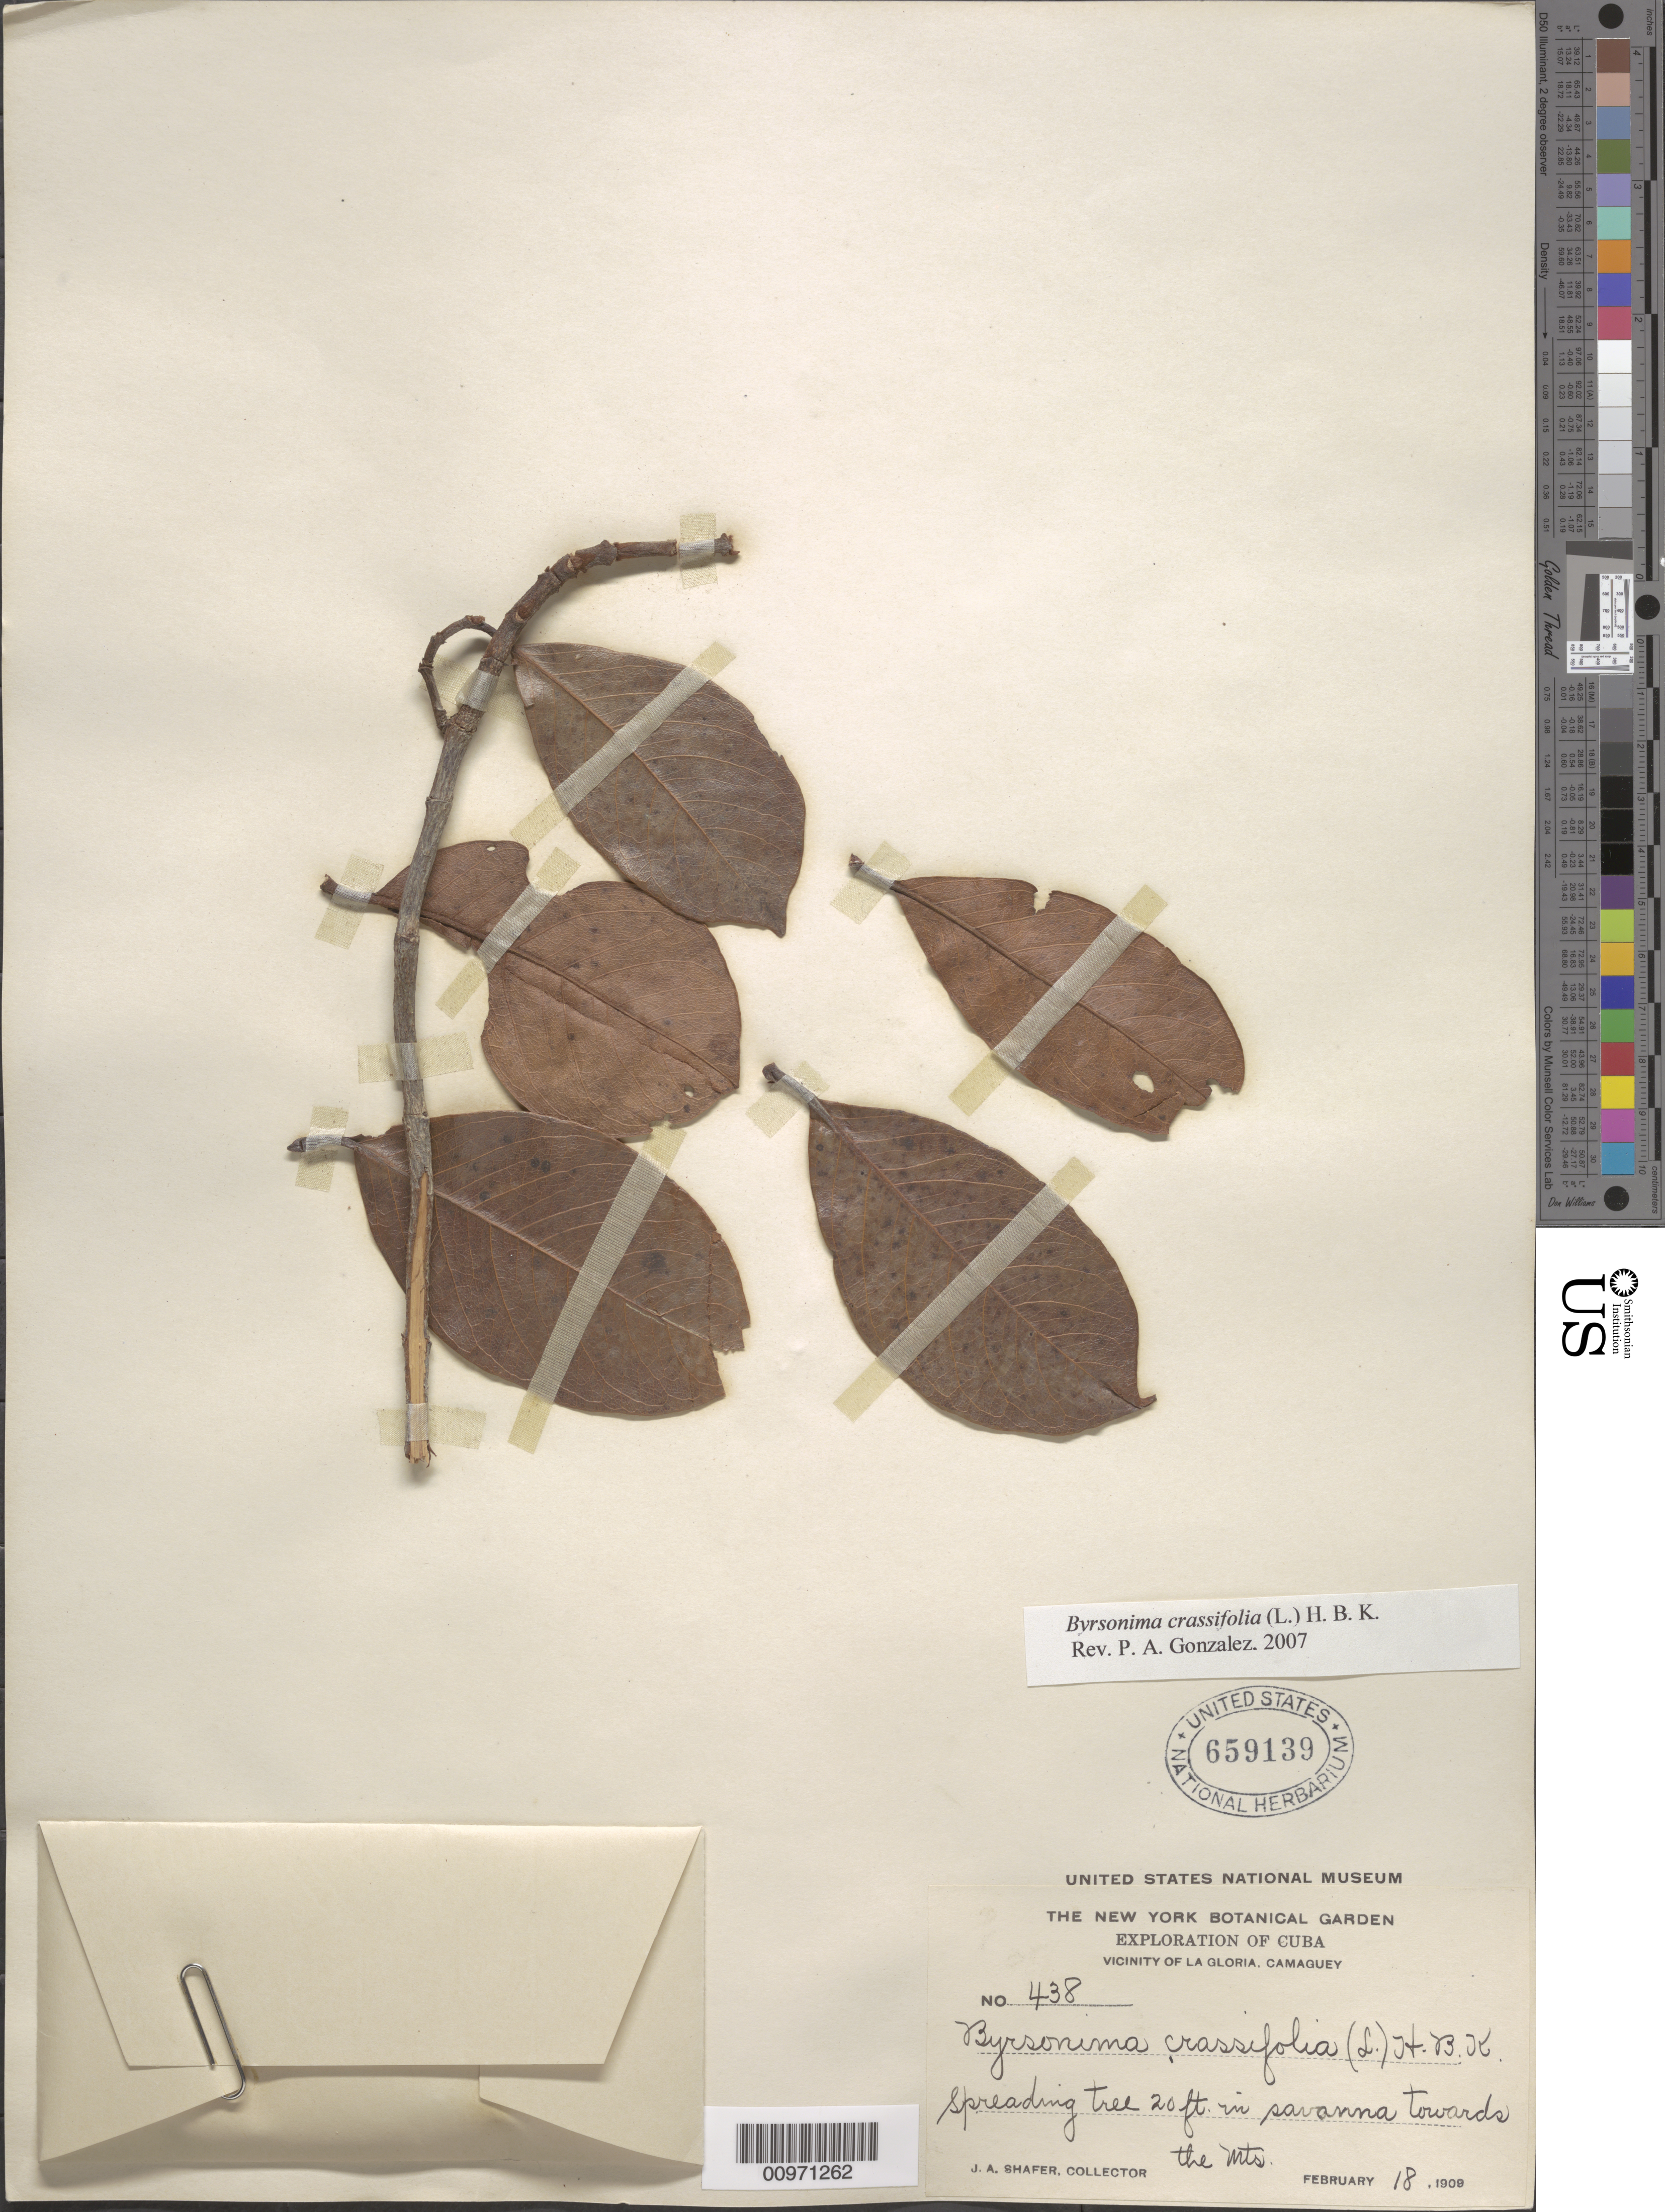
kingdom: Plantae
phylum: Tracheophyta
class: Magnoliopsida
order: Malpighiales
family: Malpighiaceae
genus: Byrsonima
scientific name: Byrsonima crassifolia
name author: (L.) Kunth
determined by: González, P. A.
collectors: J. A. Shafer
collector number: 438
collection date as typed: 18 Feb 1909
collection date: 1909-02-18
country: Cuba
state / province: Camagüey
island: Cuba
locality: La Gloria vicinity, Camaguey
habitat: In savanna towards the mountains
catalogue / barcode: US 659139